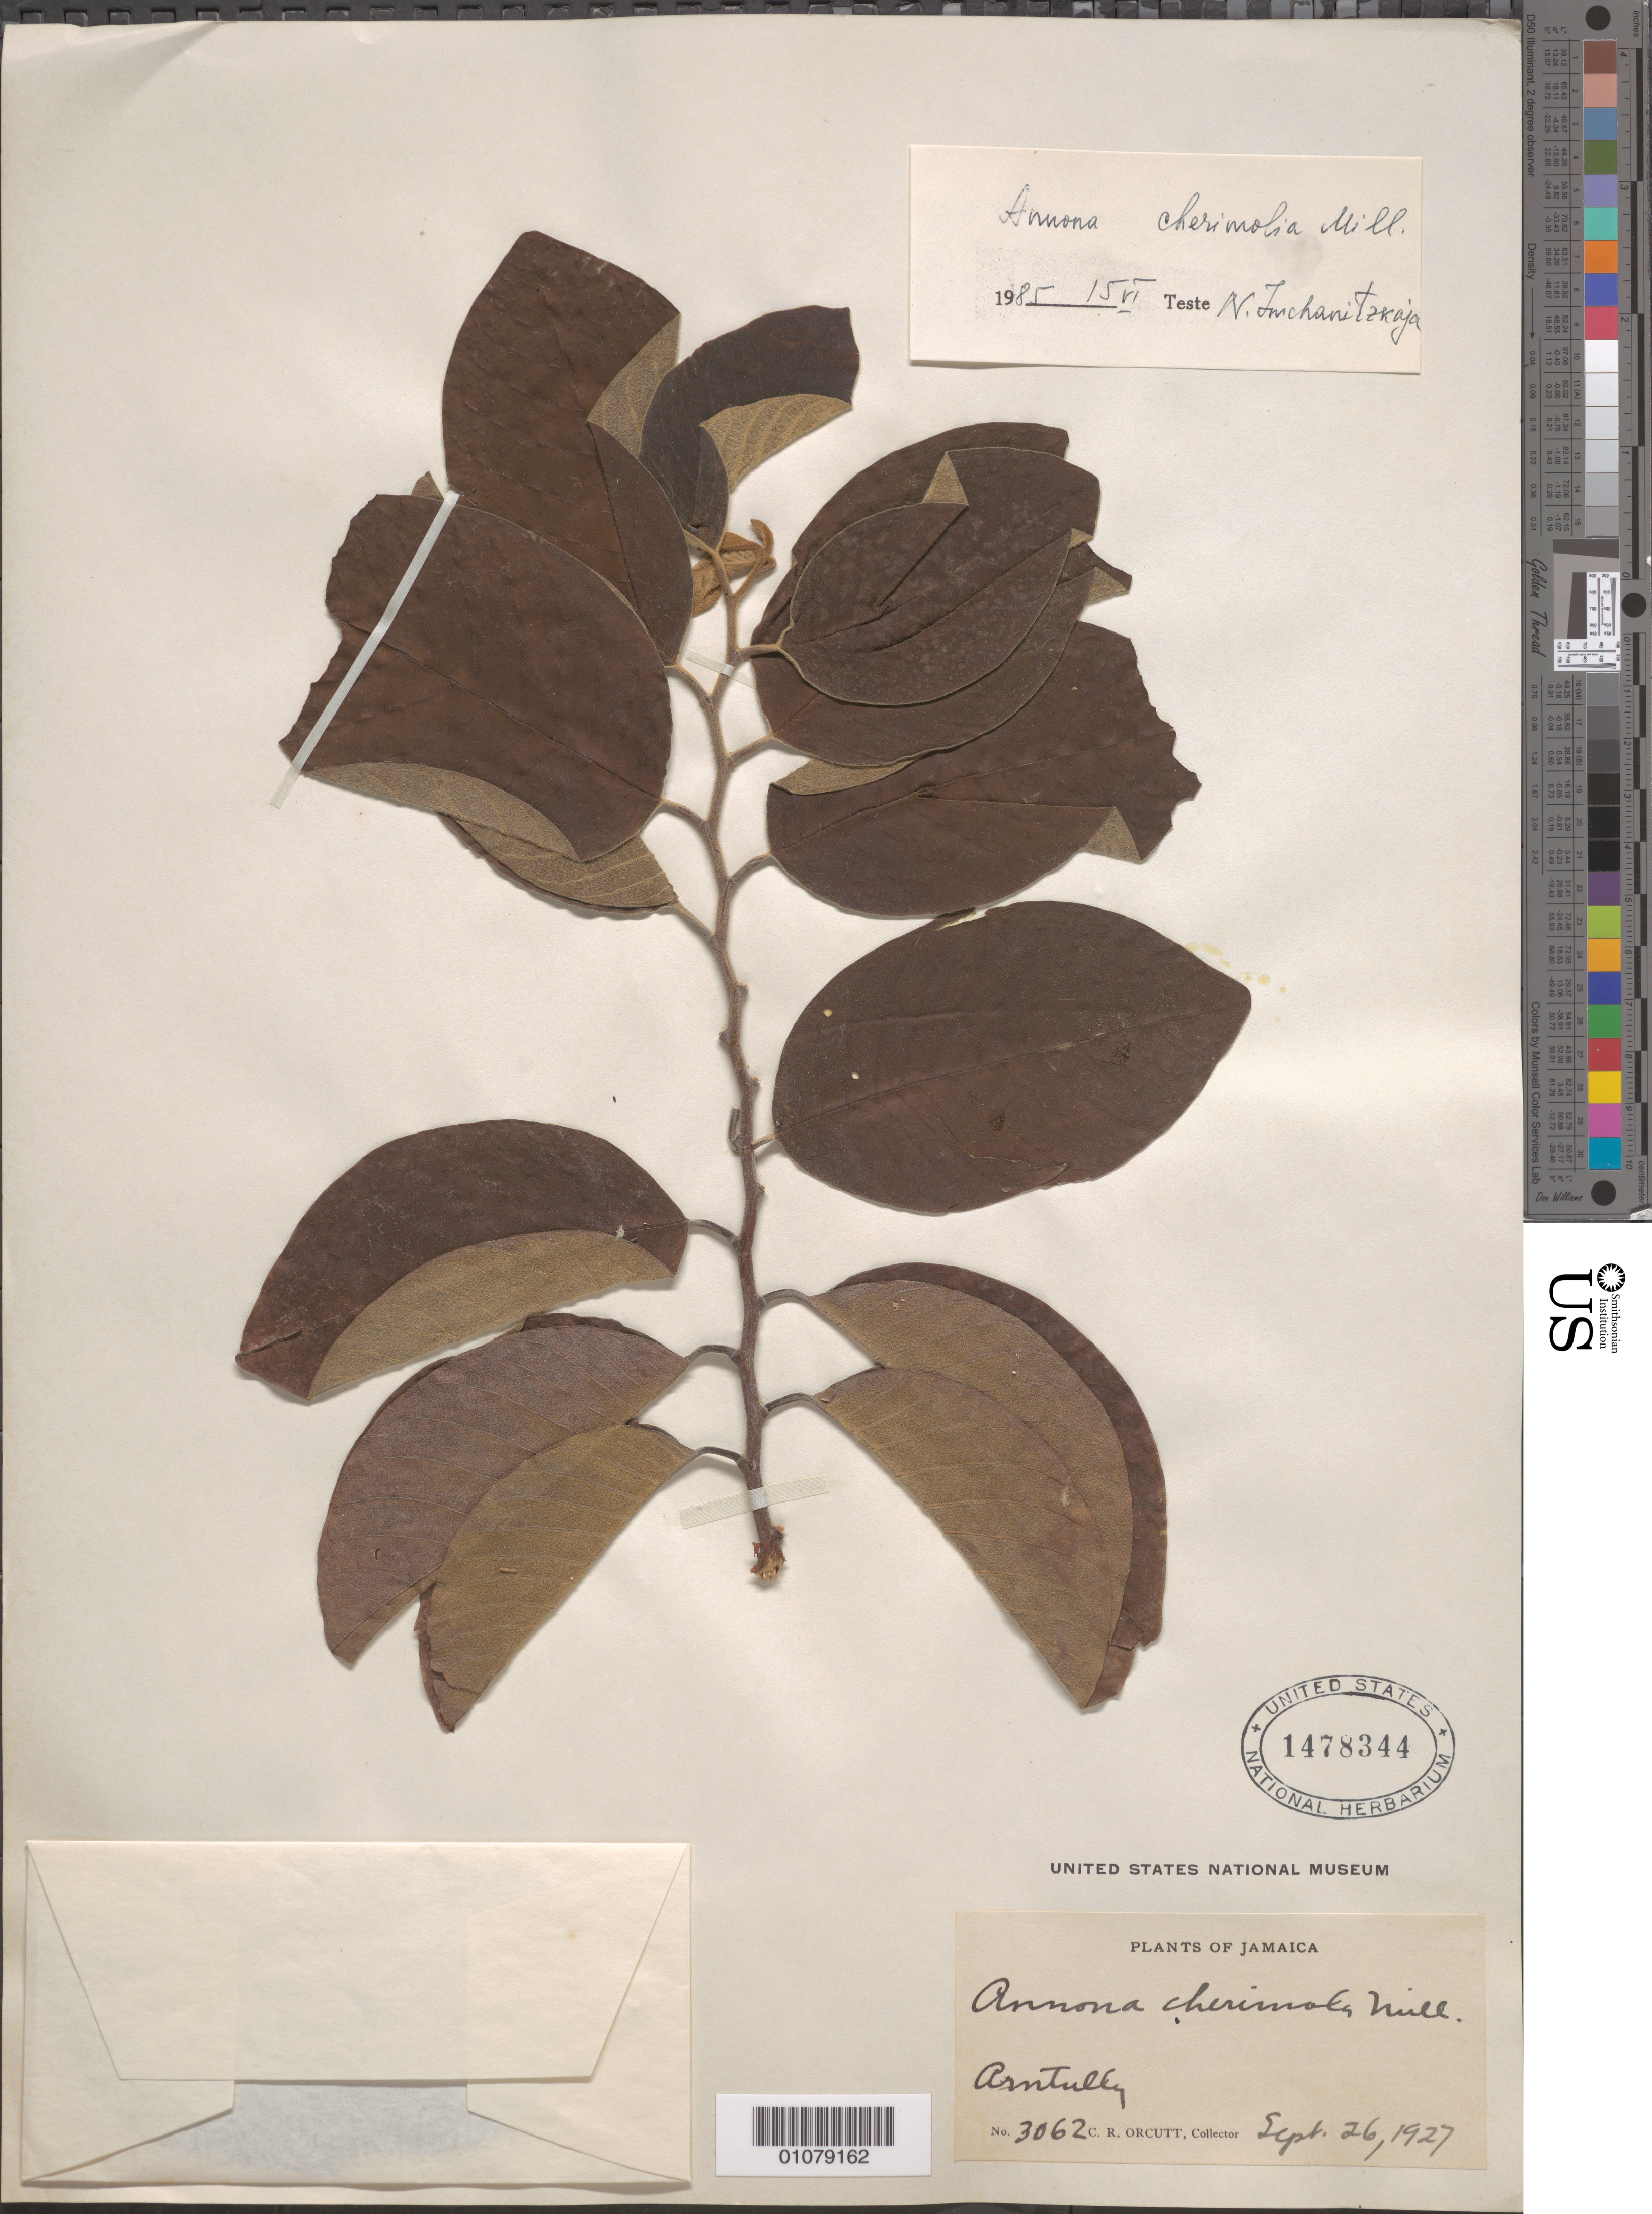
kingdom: Plantae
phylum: Tracheophyta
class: Magnoliopsida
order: Magnoliales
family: Annonaceae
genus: Annona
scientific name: Annona cherimola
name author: Mill.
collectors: C. R. Orcutt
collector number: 3062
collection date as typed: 26 Sep 1927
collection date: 1927-09-26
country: Jamaica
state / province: Saint Thomas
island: Jamaica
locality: Arntully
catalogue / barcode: US 1478344